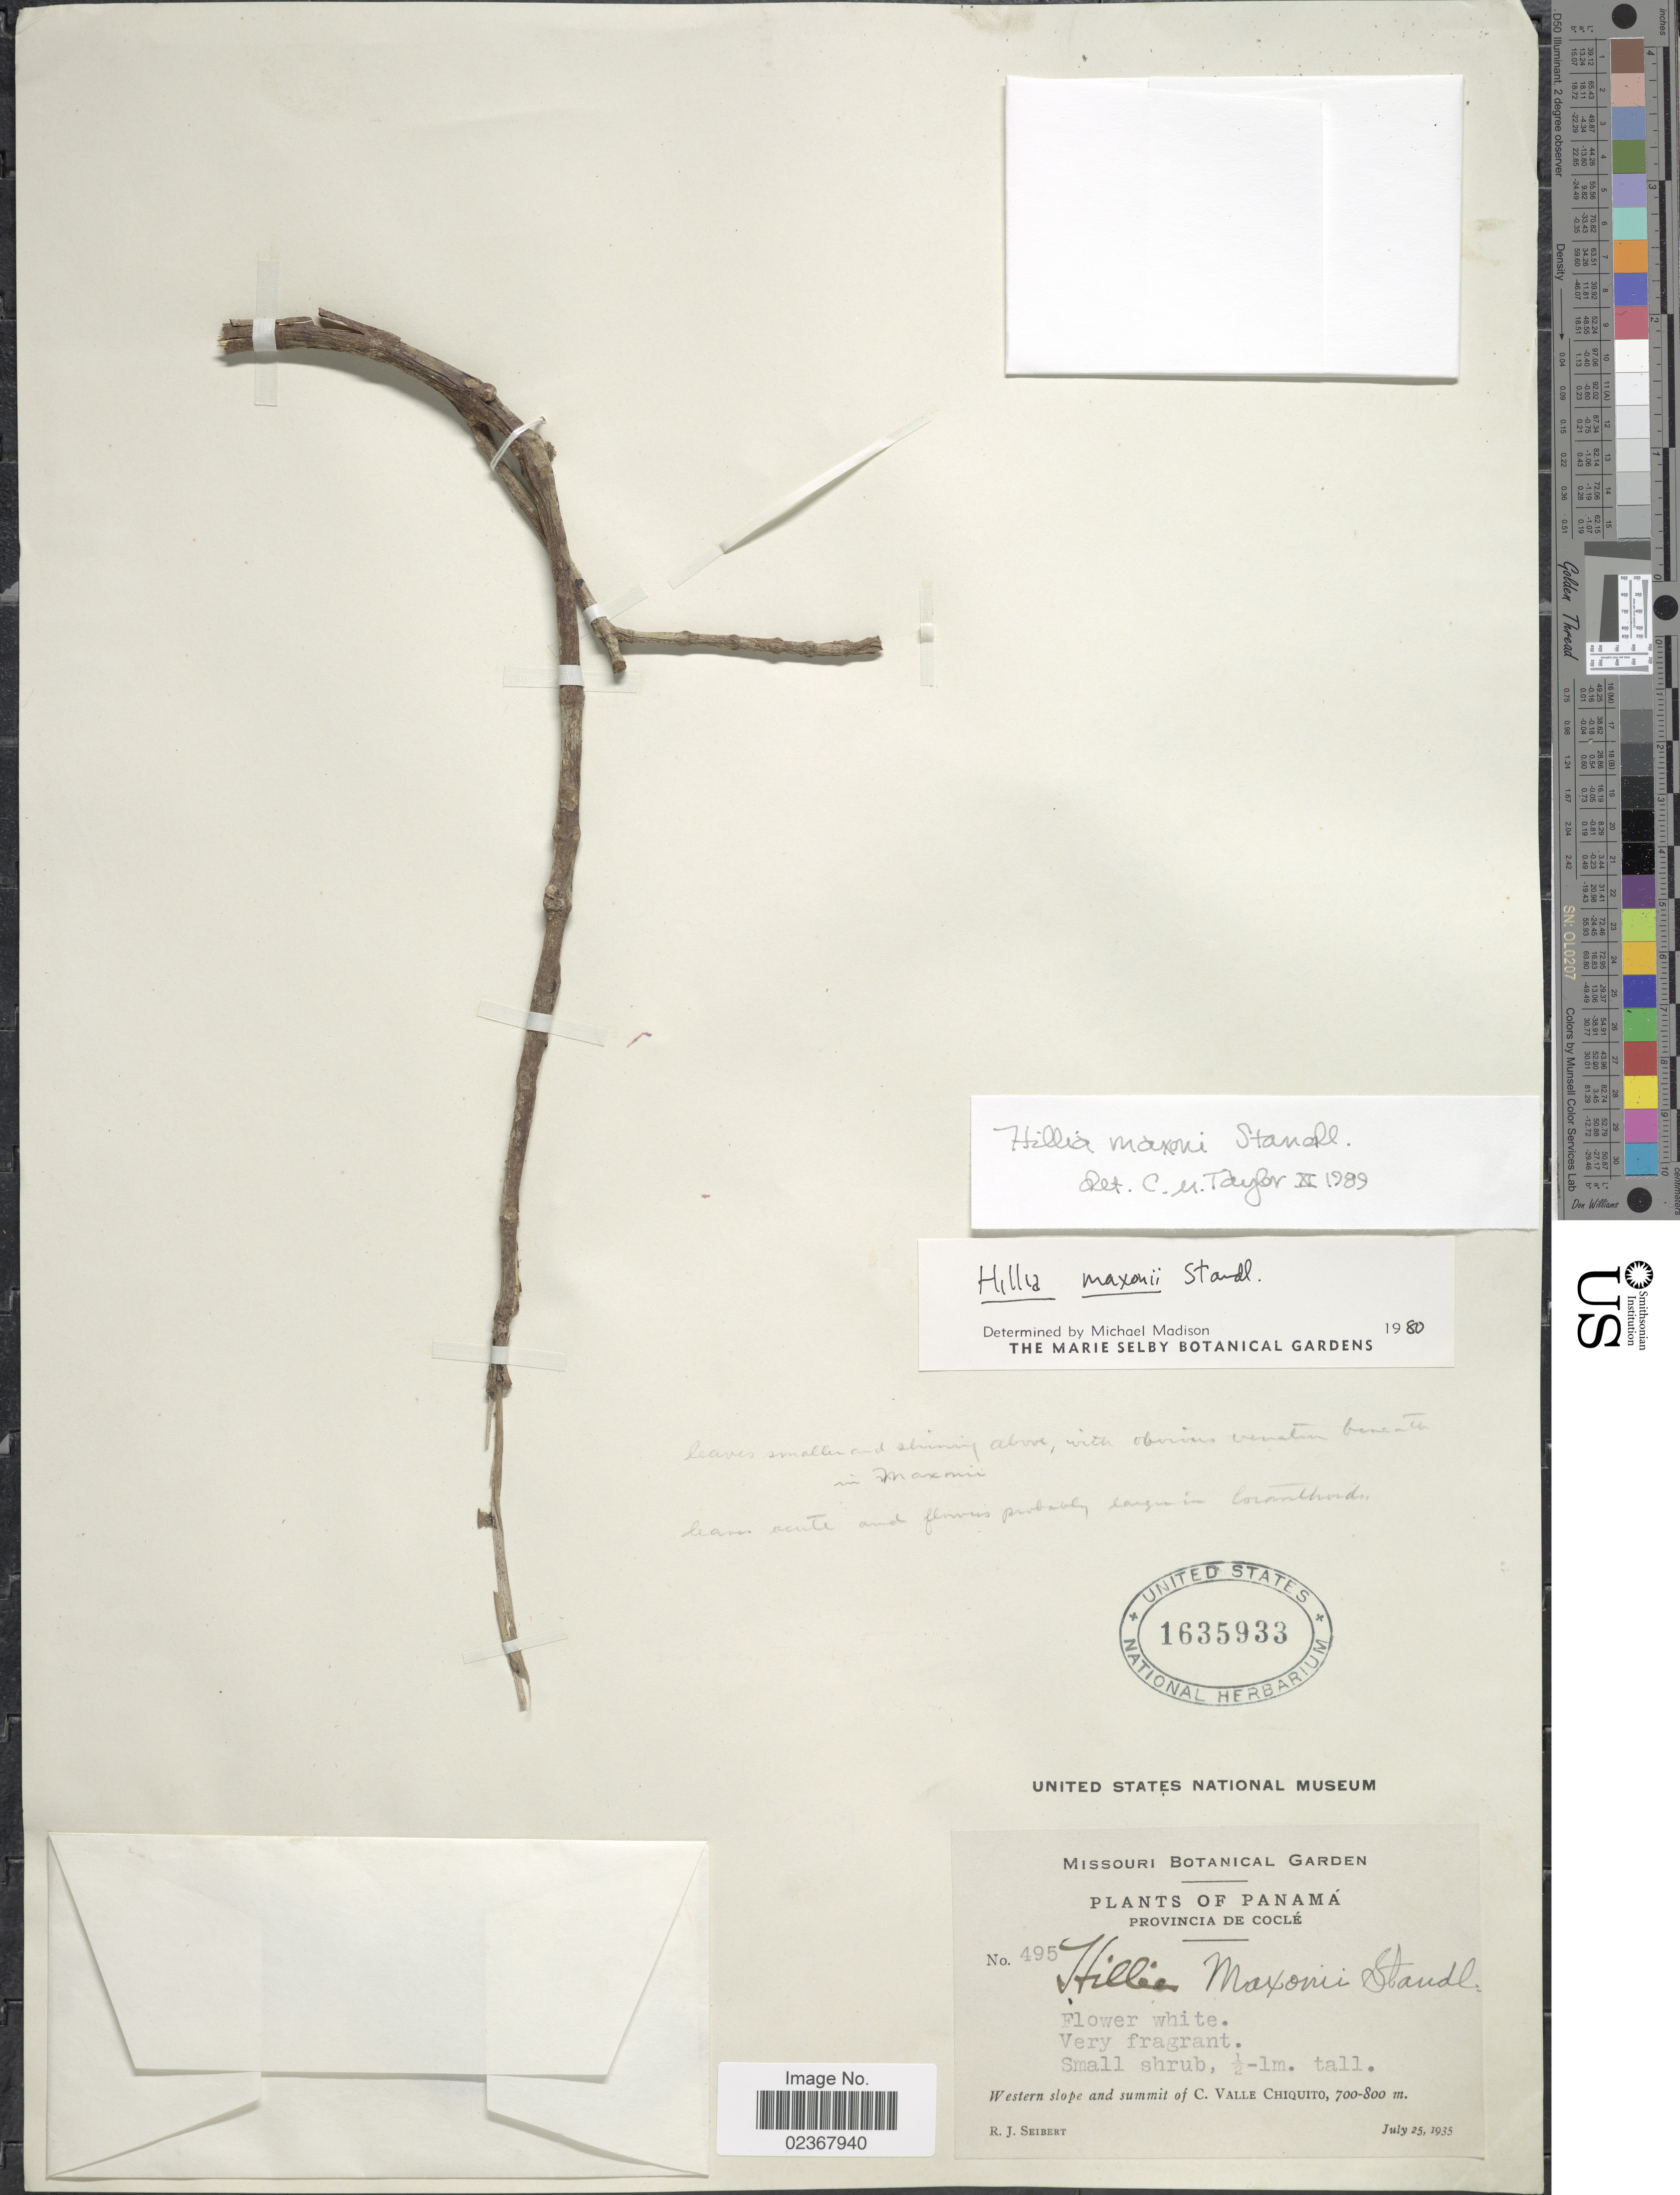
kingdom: Plantae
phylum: Tracheophyta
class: Magnoliopsida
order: Gentianales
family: Rubiaceae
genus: Hillia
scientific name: Hillia maxonii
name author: Standl.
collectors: R. J. Seibert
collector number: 495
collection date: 1935-07-25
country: Panama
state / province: Coclé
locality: Western slope and summit of C. Valle Chiquito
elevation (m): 700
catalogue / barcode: US 1635933